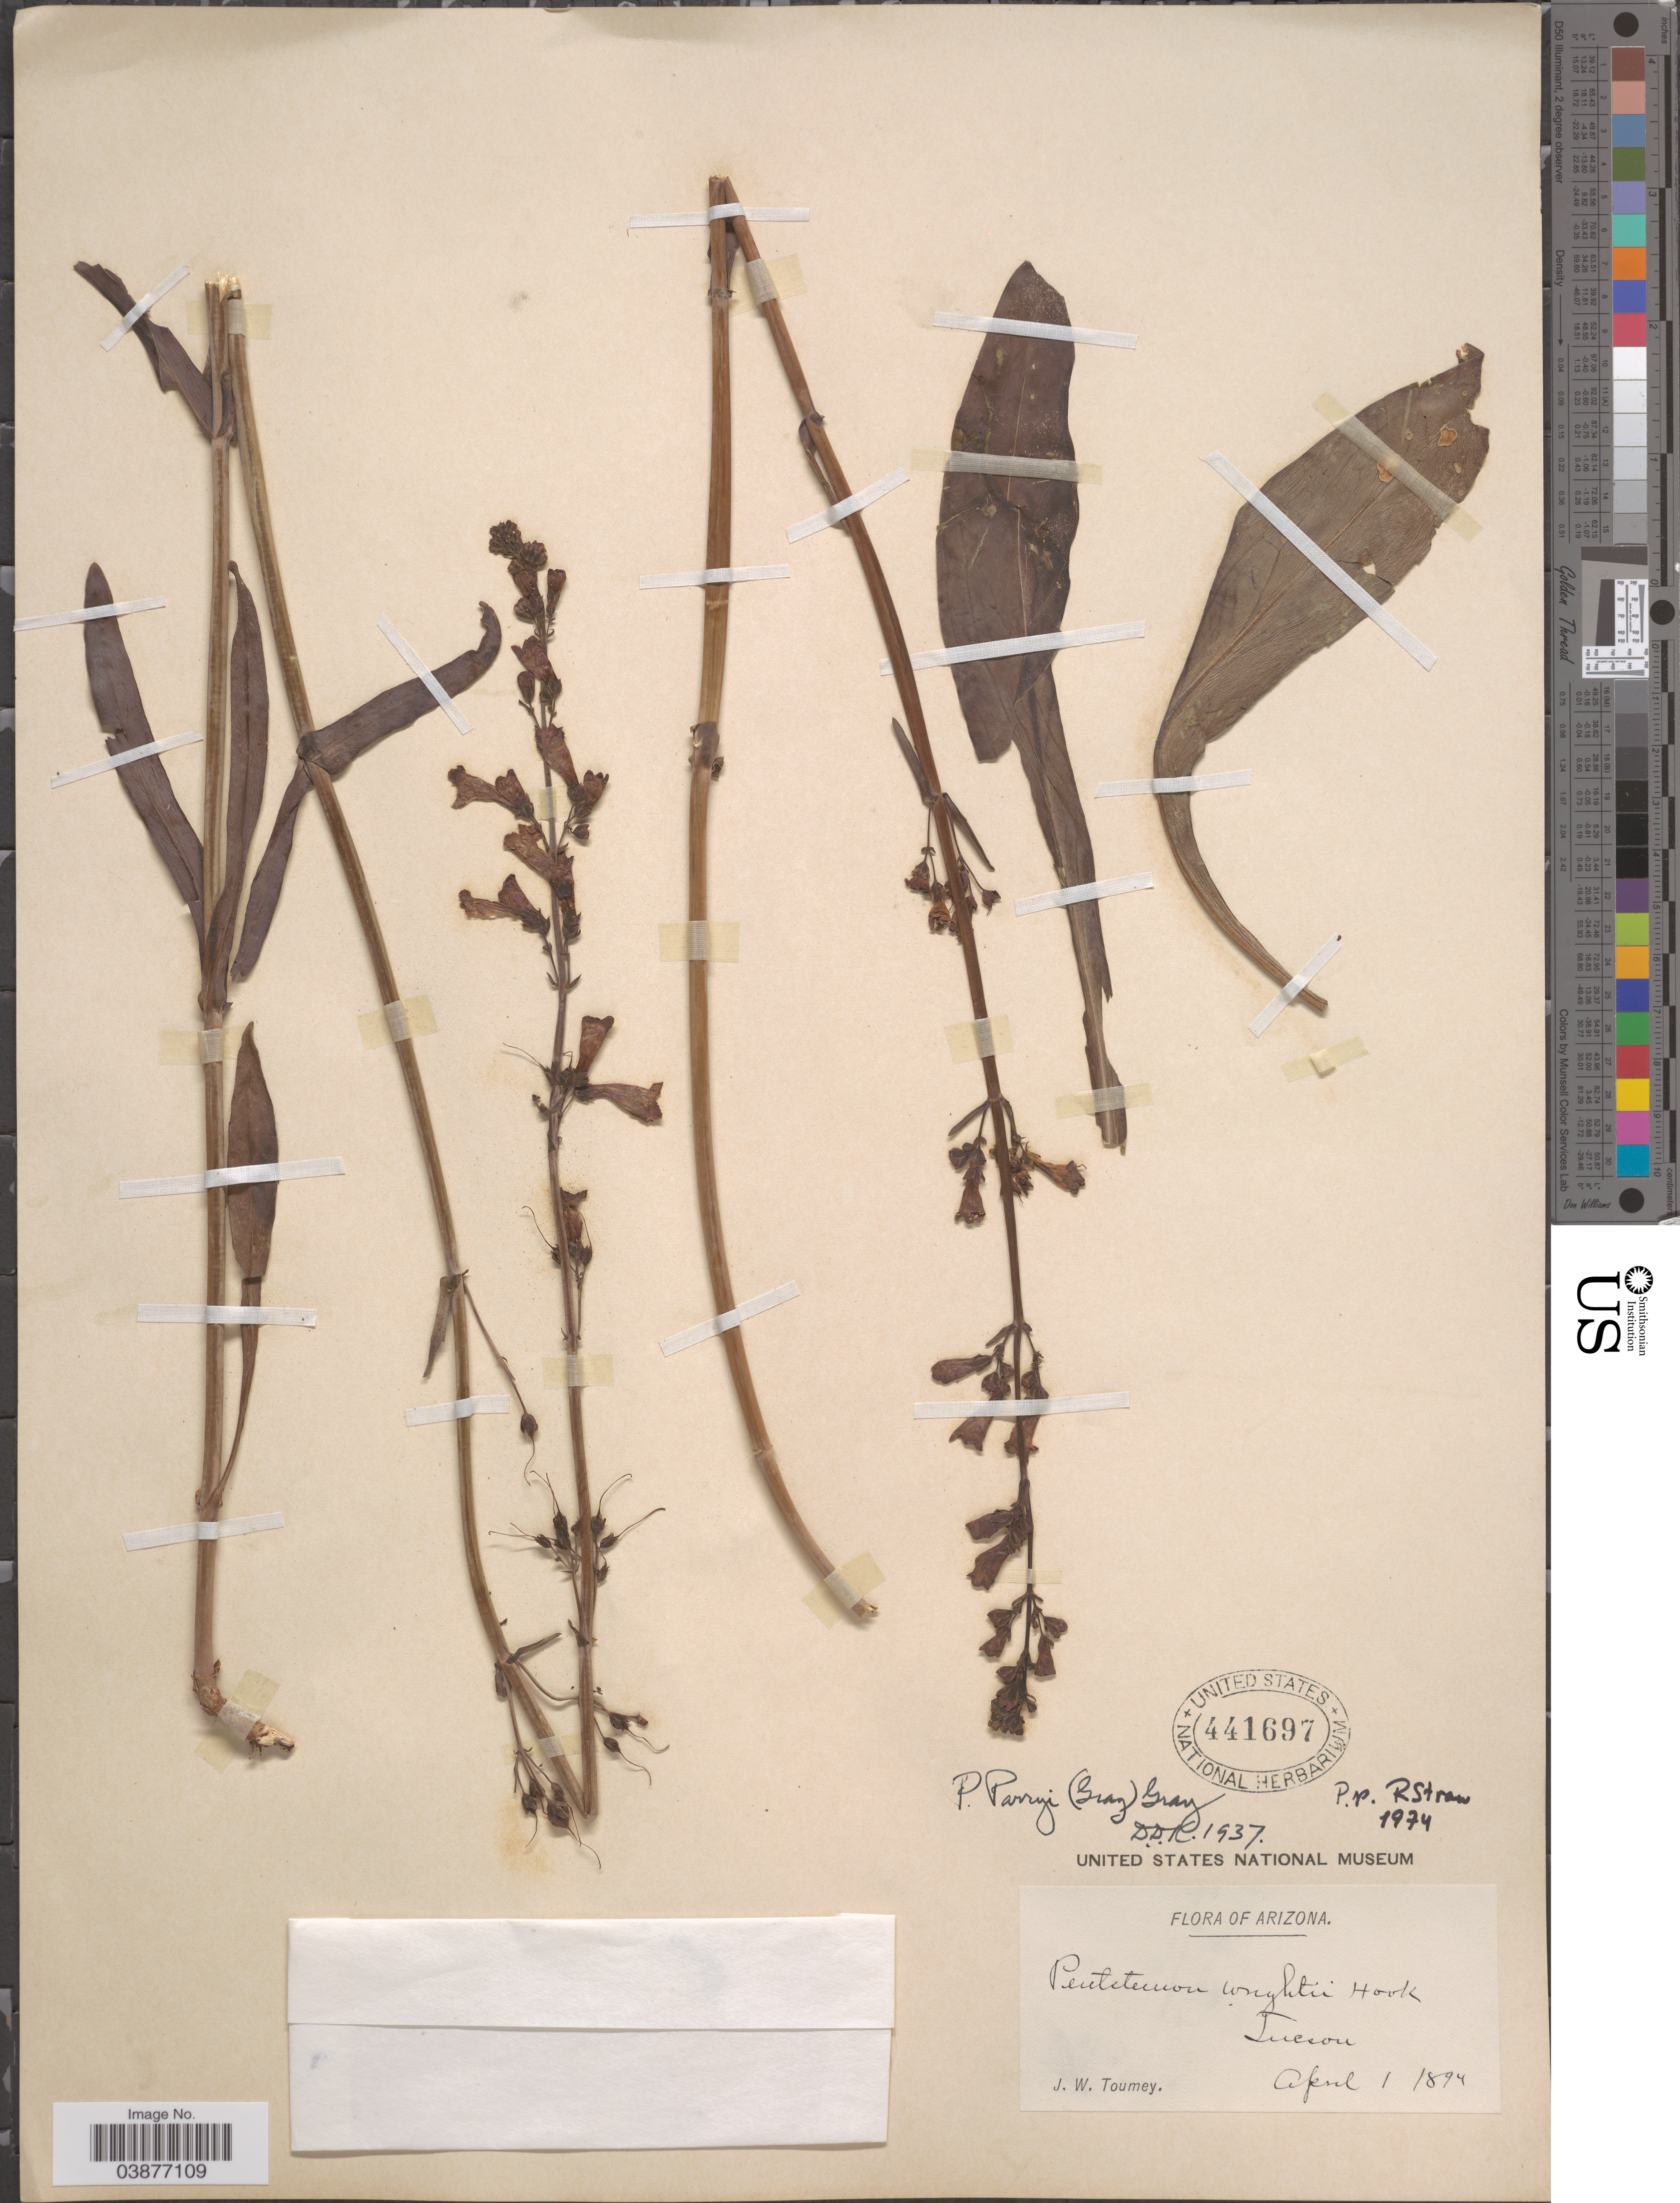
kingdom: Plantae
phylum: Tracheophyta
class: Magnoliopsida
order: Lamiales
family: Plantaginaceae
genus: Penstemon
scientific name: Penstemon parryi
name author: A. Gray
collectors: J. W. Toumey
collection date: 1894-04-01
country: United States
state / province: Arizona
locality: Tucson.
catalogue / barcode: US 441697